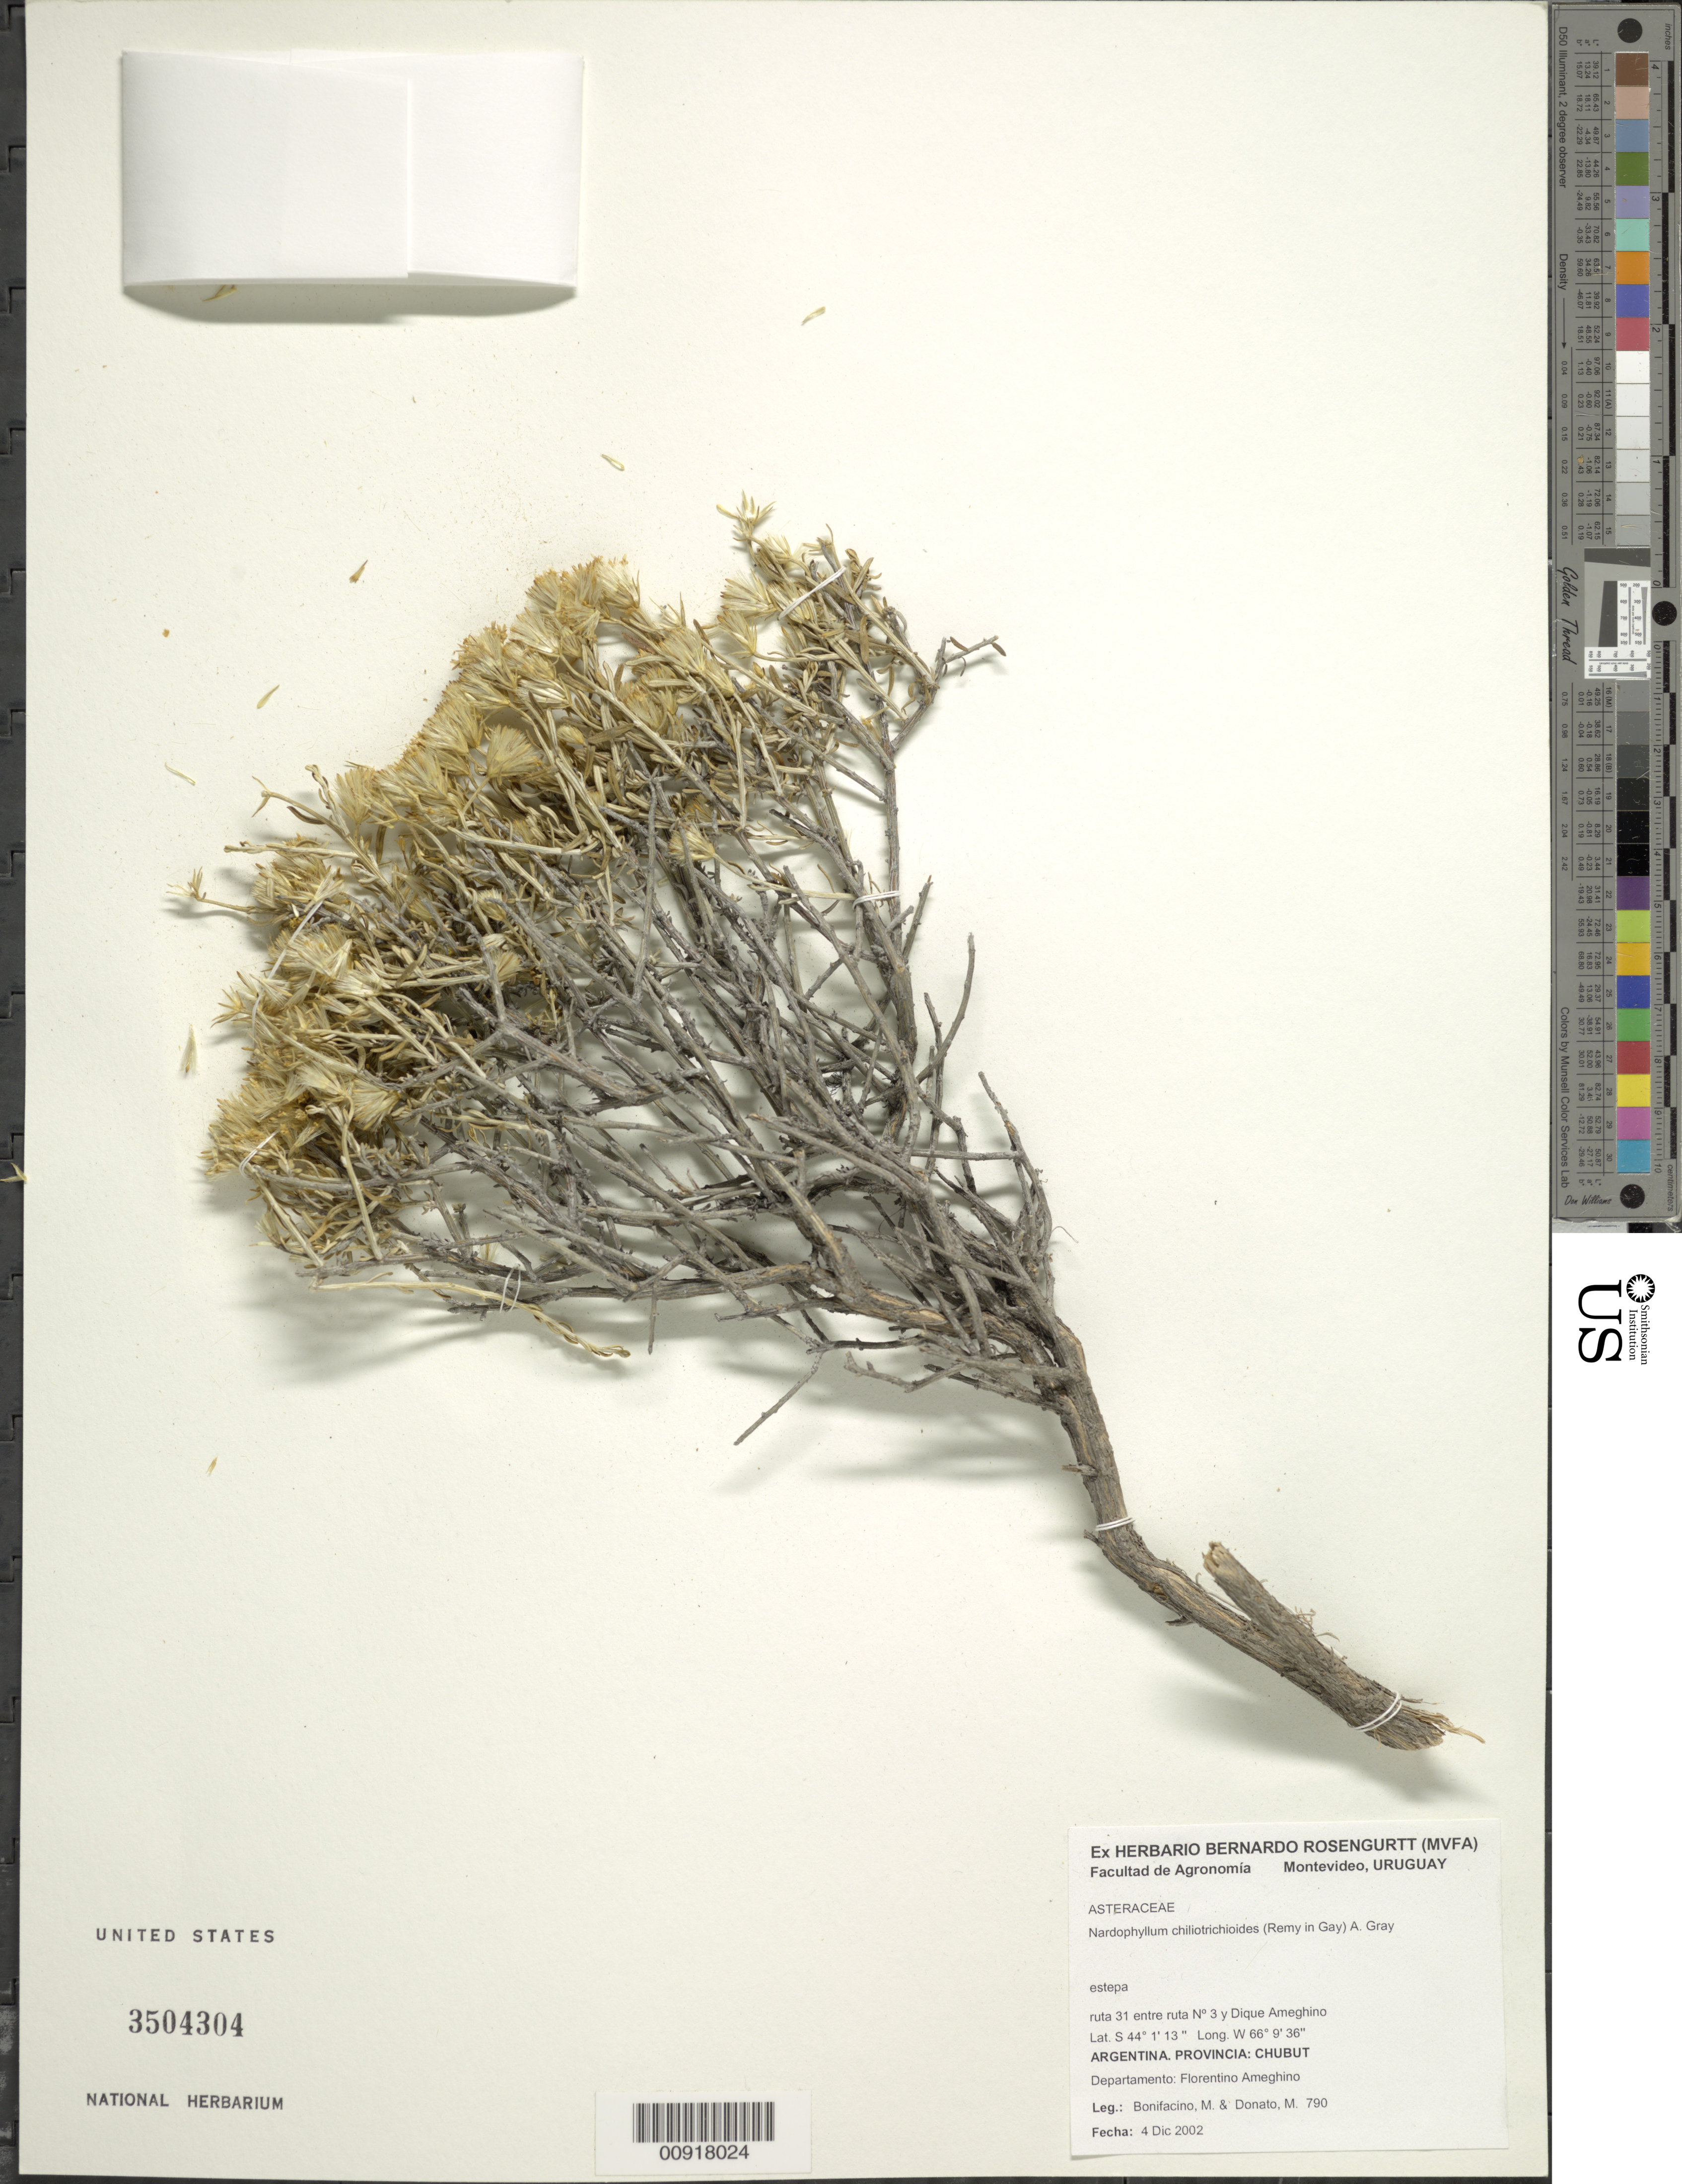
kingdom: Plantae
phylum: Tracheophyta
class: Magnoliopsida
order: Asterales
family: Asteraceae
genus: Nardophyllum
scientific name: Nardophyllum chiliotrichoides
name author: (J. Rémy) A. Gray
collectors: M. Bonifacino & M. Donato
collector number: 0790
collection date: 2002-12-04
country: Argentina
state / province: Chubut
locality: Dpto. Florentino Ameghino, Ruta 31, entre Ruta No 3. y Dique Ameghino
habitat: Estepa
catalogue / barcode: US 3504304